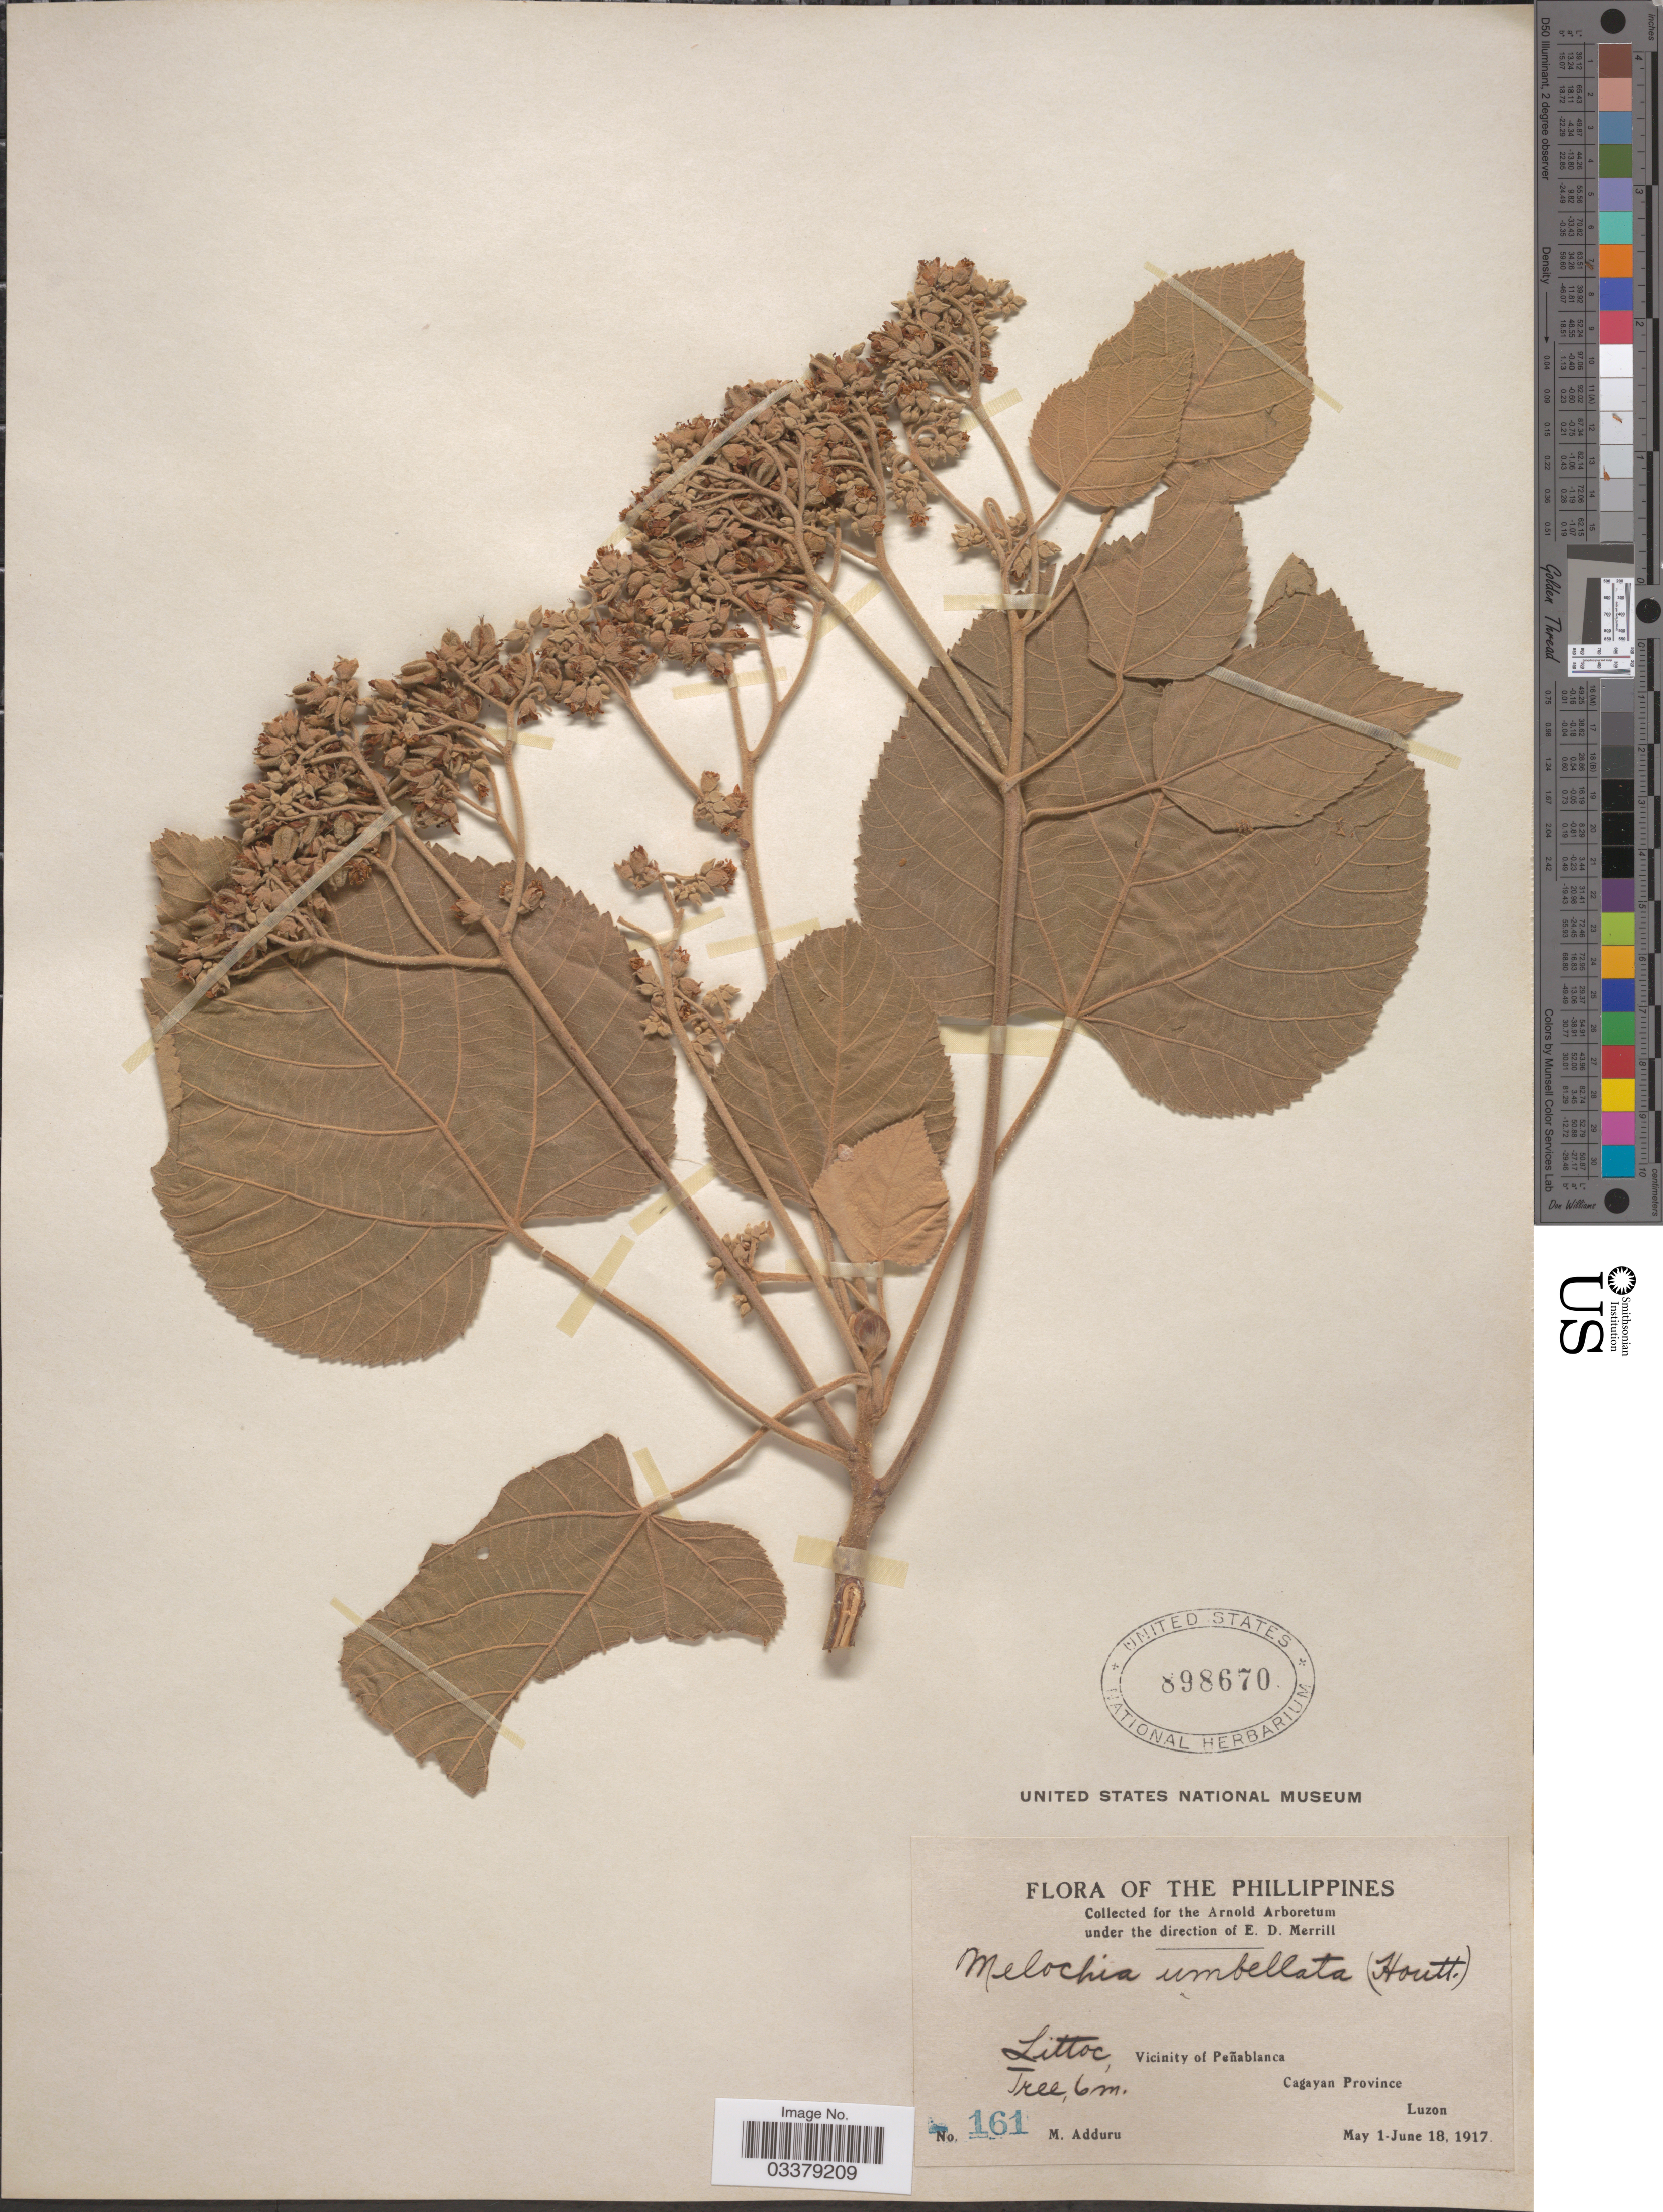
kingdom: Plantae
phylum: Tracheophyta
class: Magnoliopsida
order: Malvales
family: Malvaceae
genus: Melochia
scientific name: Melochia umbellata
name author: Stapf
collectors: M. Adduru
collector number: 161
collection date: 1917-05-01/1917-06-18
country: Philippines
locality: Littoc, Vicinity of Peñablanca. Cagayan Province. Luzon.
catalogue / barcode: US 898670